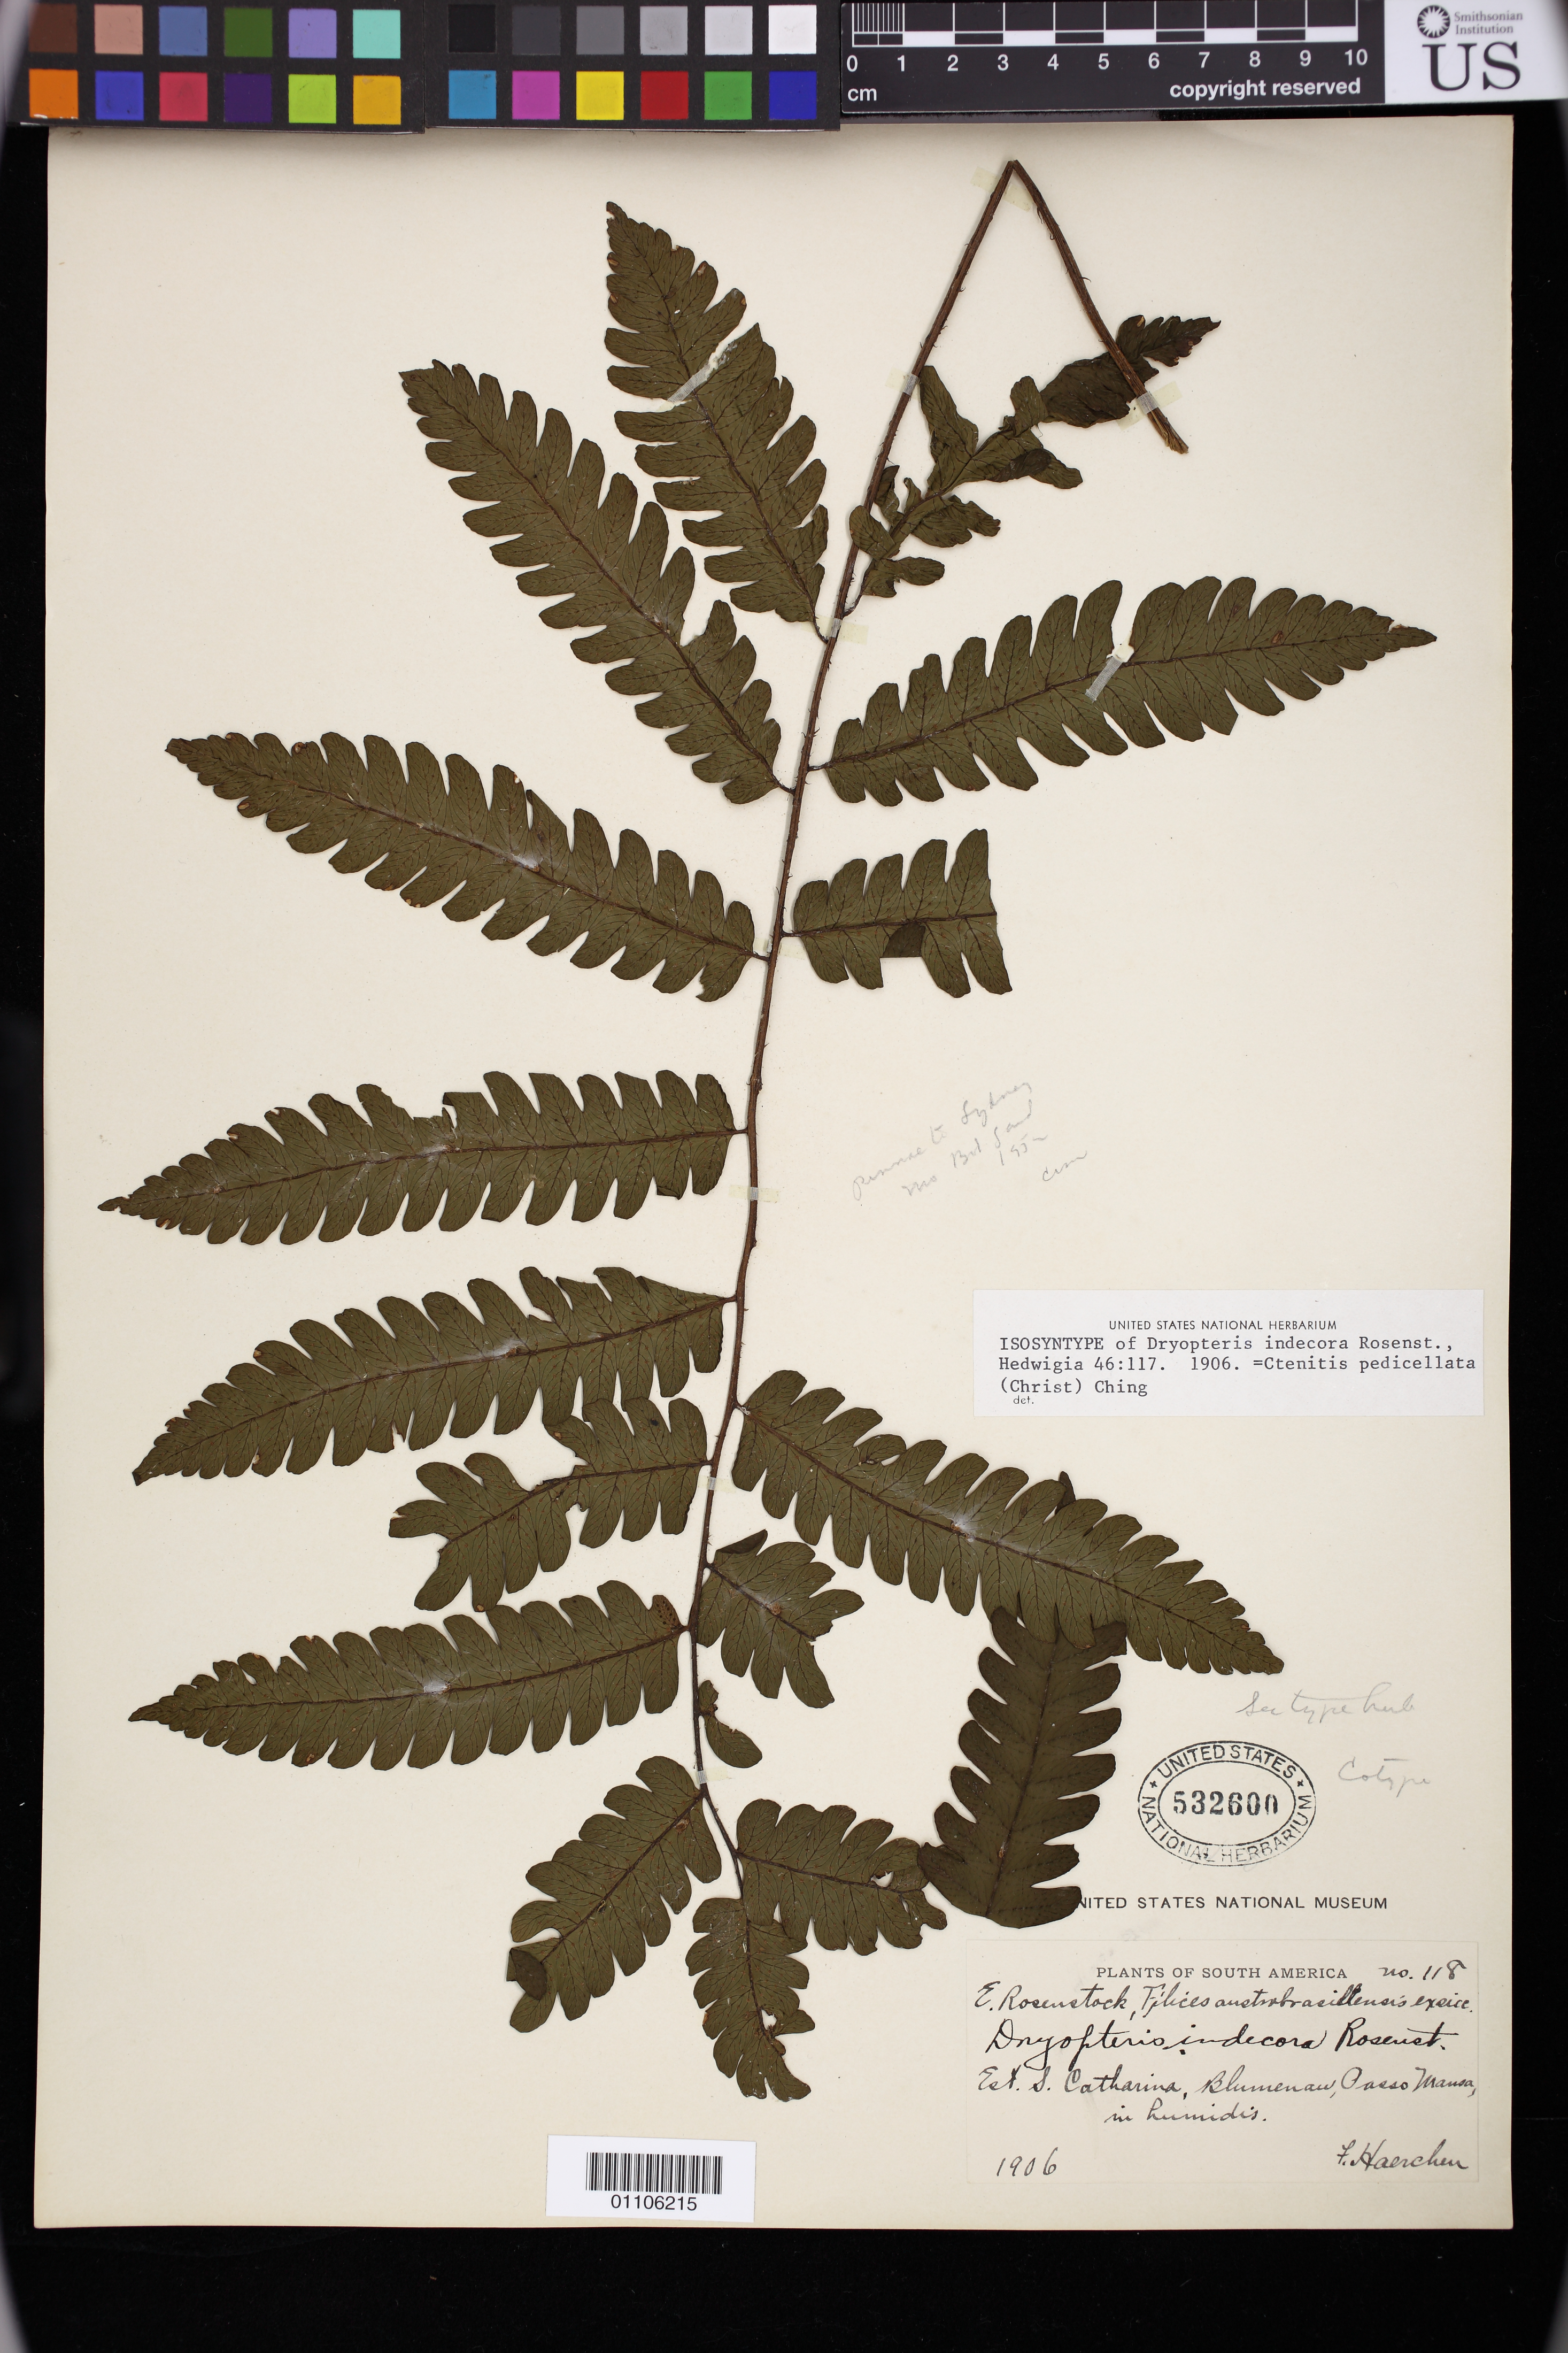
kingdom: Plantae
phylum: Tracheophyta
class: Polypodiopsida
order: Polypodiales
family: Dryopteridaceae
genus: Dryopteris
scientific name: Dryopteris indecora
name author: Rosenst.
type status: Possible Syntype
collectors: F. Haerchen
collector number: Rosenst. Fil. Austrobras. 118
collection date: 1906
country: Brazil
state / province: Santa Catarina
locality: Blumenau, Passo Mansa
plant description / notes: Presumably a type; protologue cites "Blumenau, Passo Mansa (H. [Haerchen] n. 95)".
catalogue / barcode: US 532600